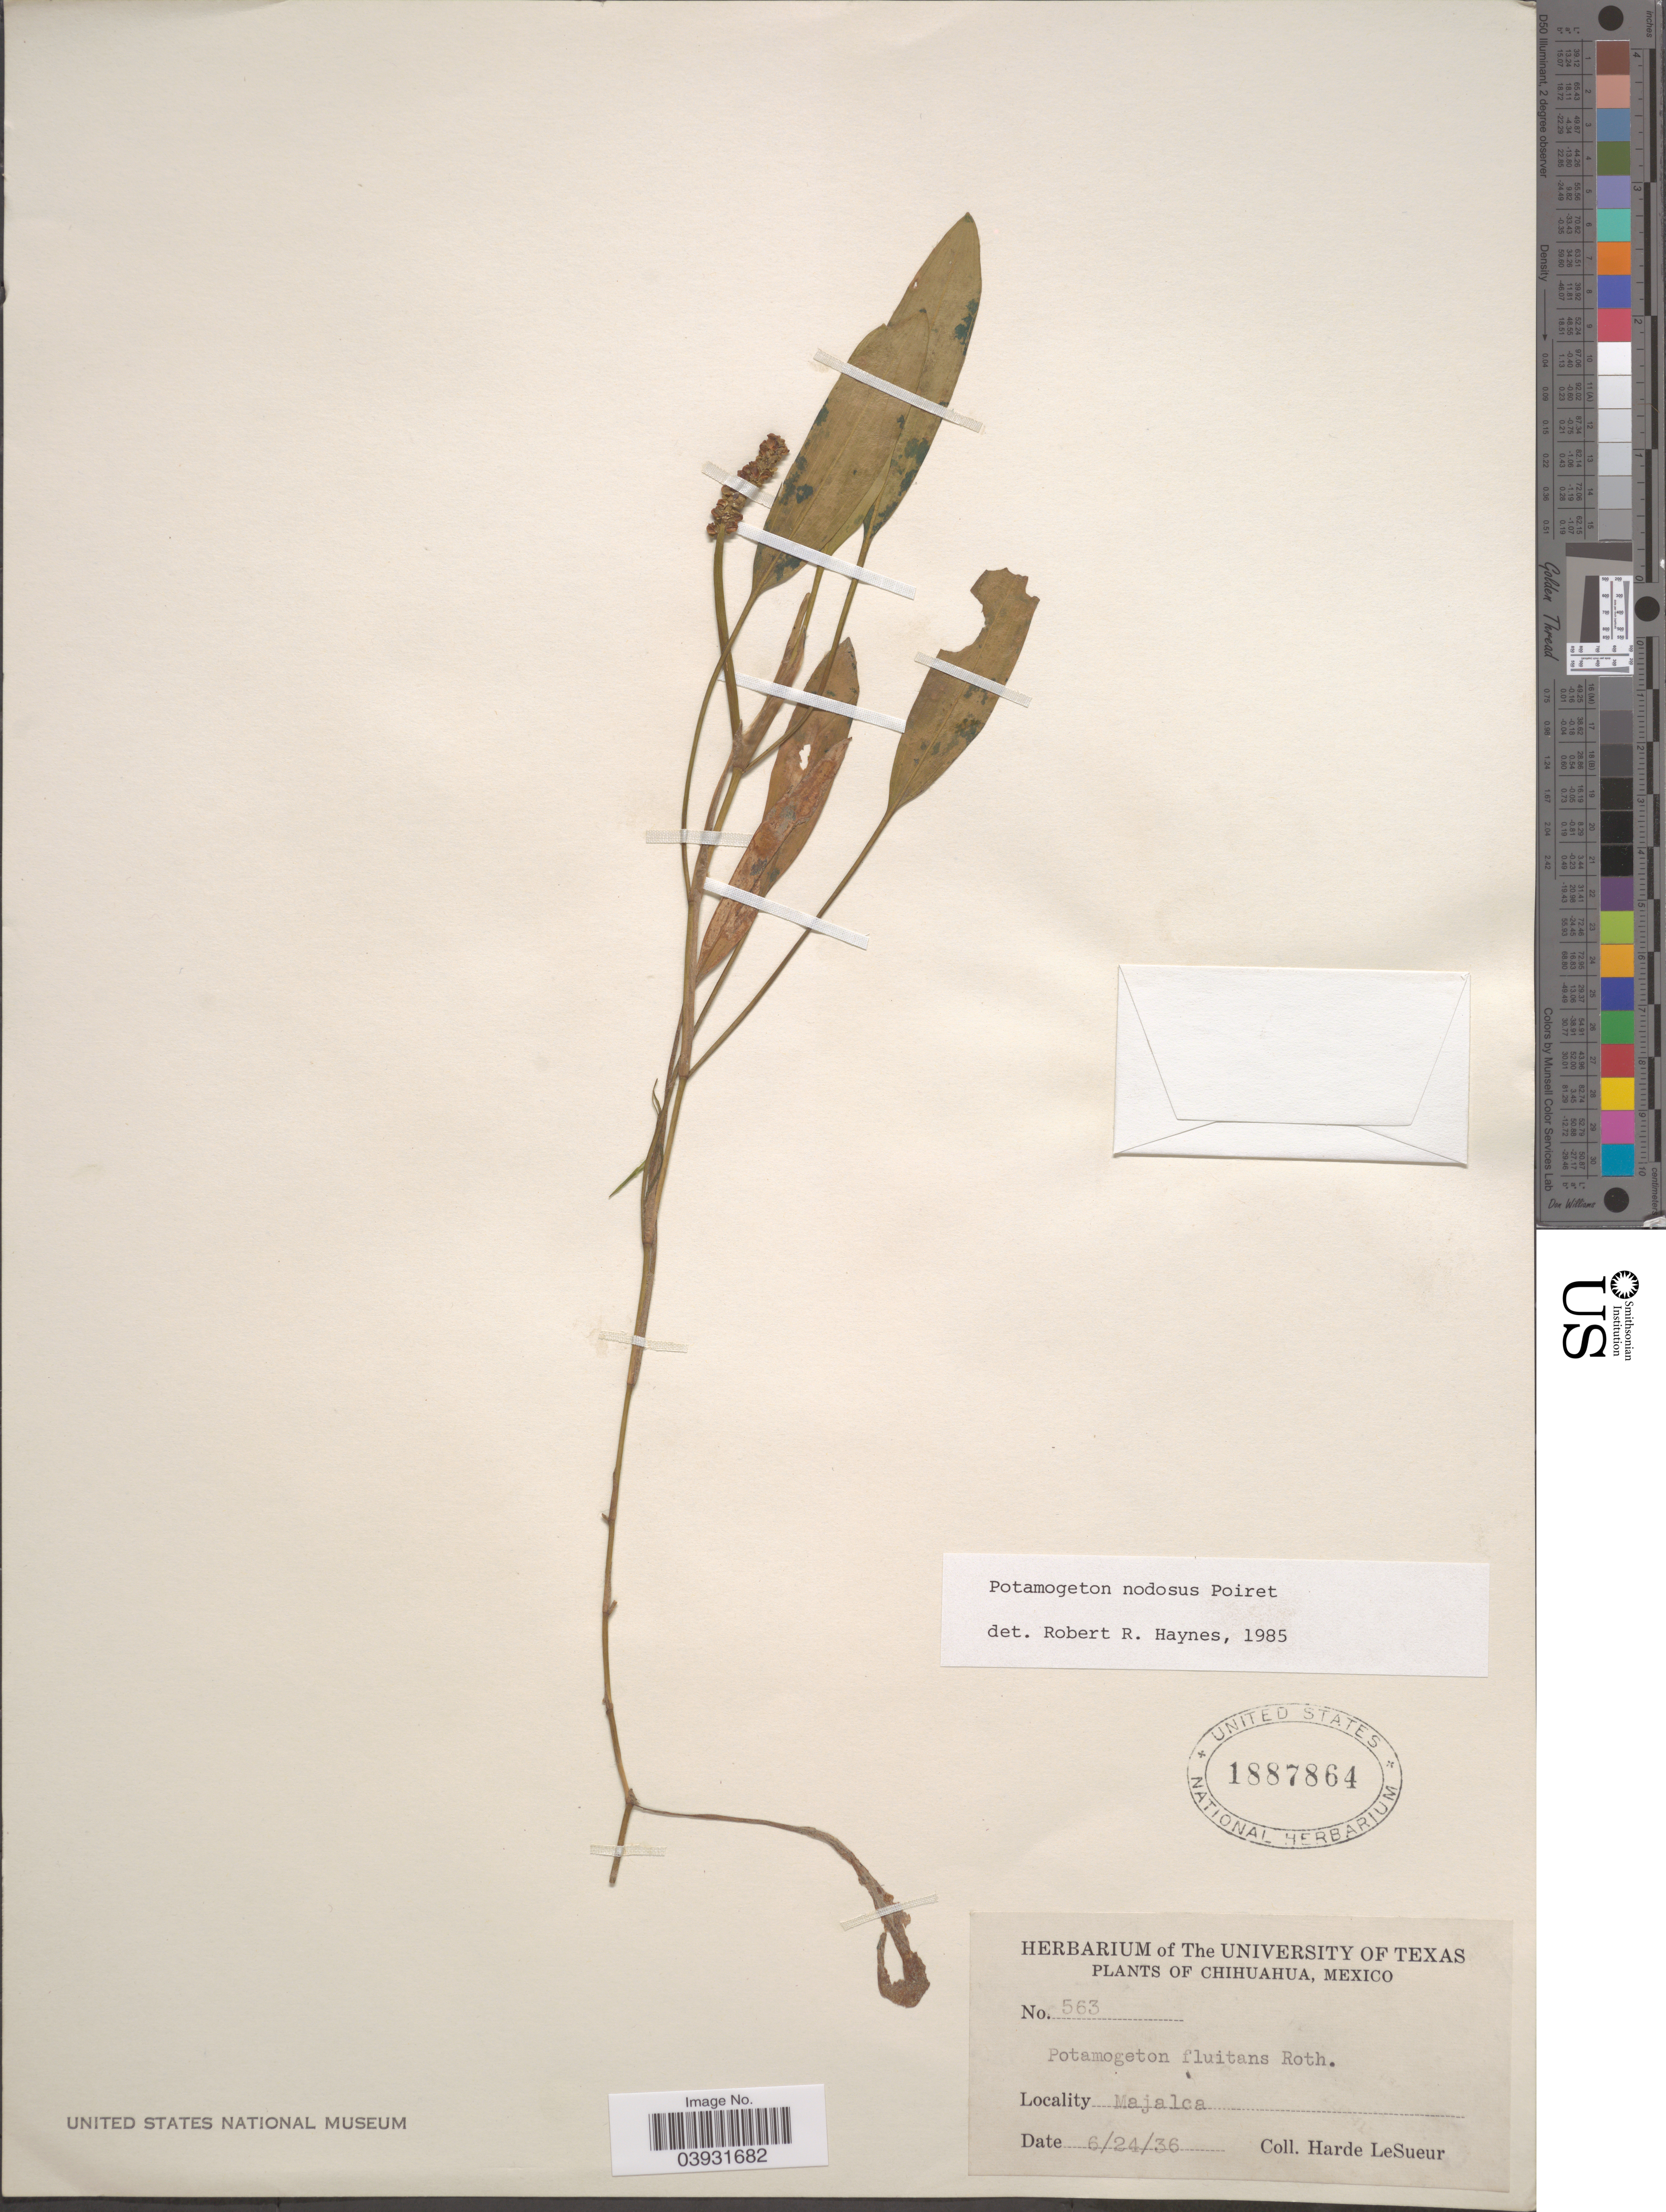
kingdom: Plantae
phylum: Tracheophyta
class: Liliopsida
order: Alismatales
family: Potamogetonaceae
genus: Potamogeton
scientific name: Potamogeton nodosus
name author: Poir.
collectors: H. LeSueur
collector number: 563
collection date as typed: Transcribed d/m/y: 24/6/36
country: Mexico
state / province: Chihuahua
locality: Majalca.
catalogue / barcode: US 1887864